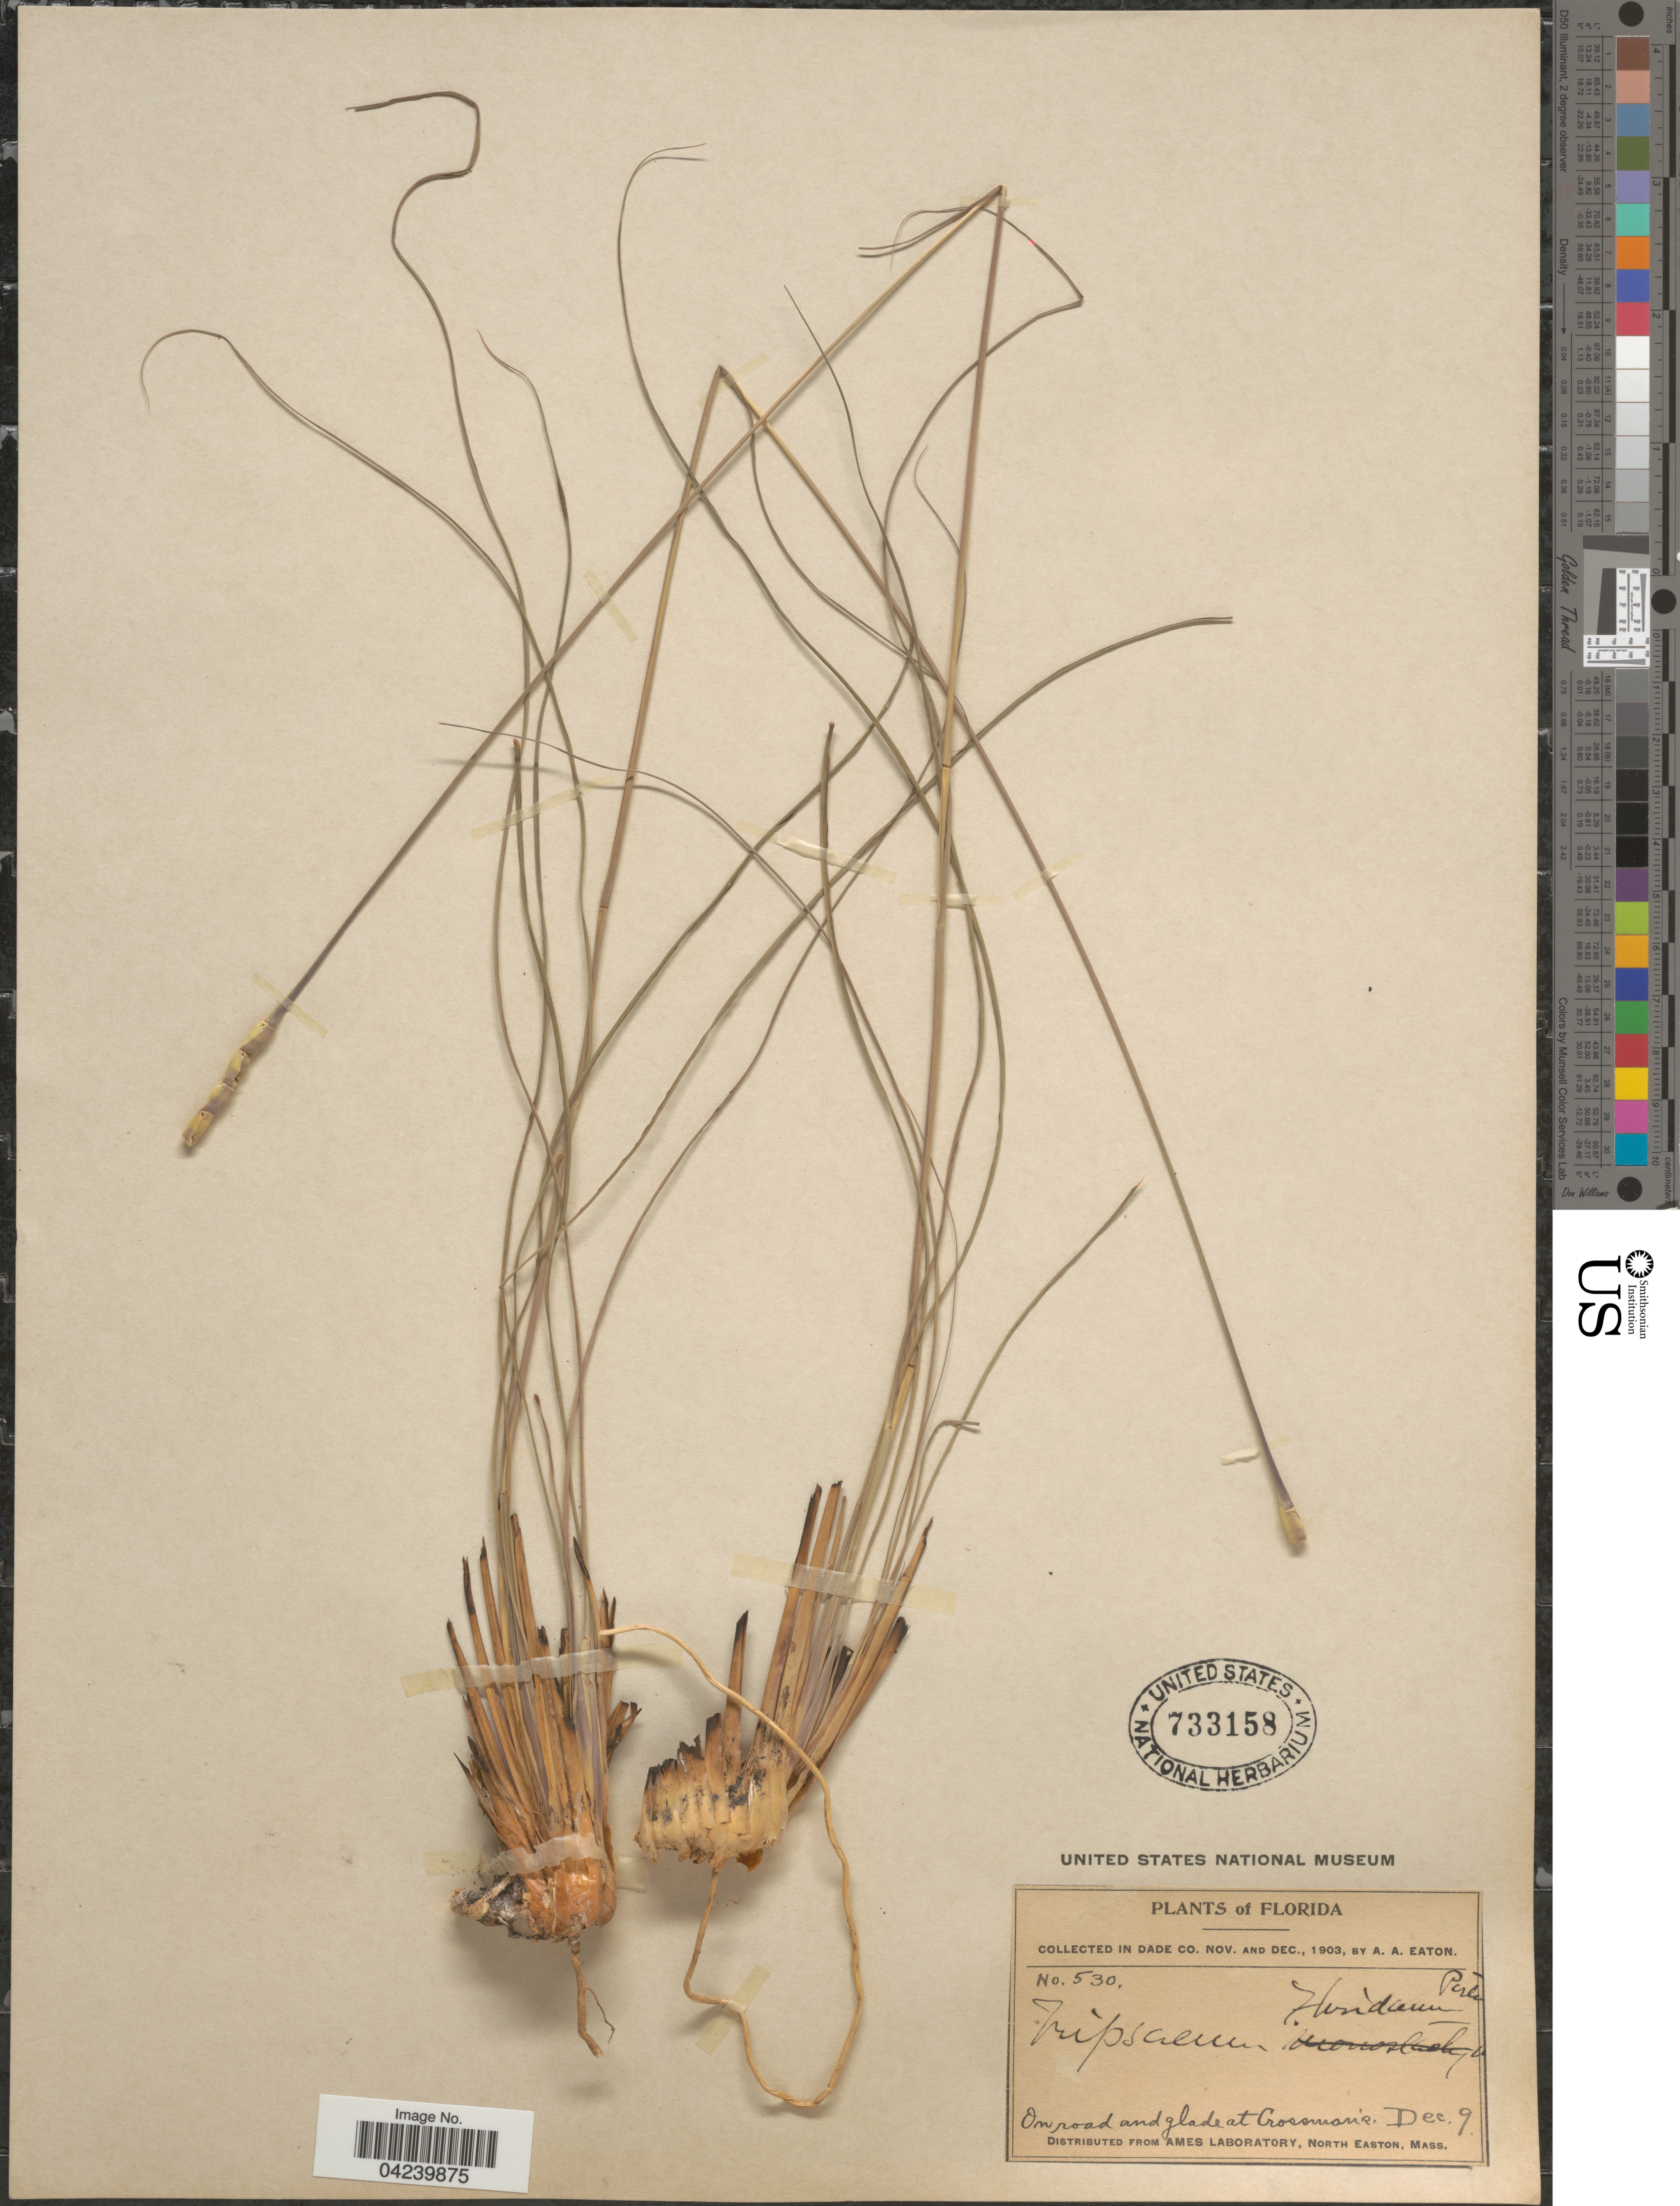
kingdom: Plantae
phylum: Tracheophyta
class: Liliopsida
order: Poales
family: Poaceae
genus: Tripsacum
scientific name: Tripsacum dactyloides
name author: (L.) L.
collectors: A. A. Eaton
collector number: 530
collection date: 1903-12-09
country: United States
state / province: Florida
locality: In Dade Co. On road and glade at Crossman's.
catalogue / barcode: US 733158